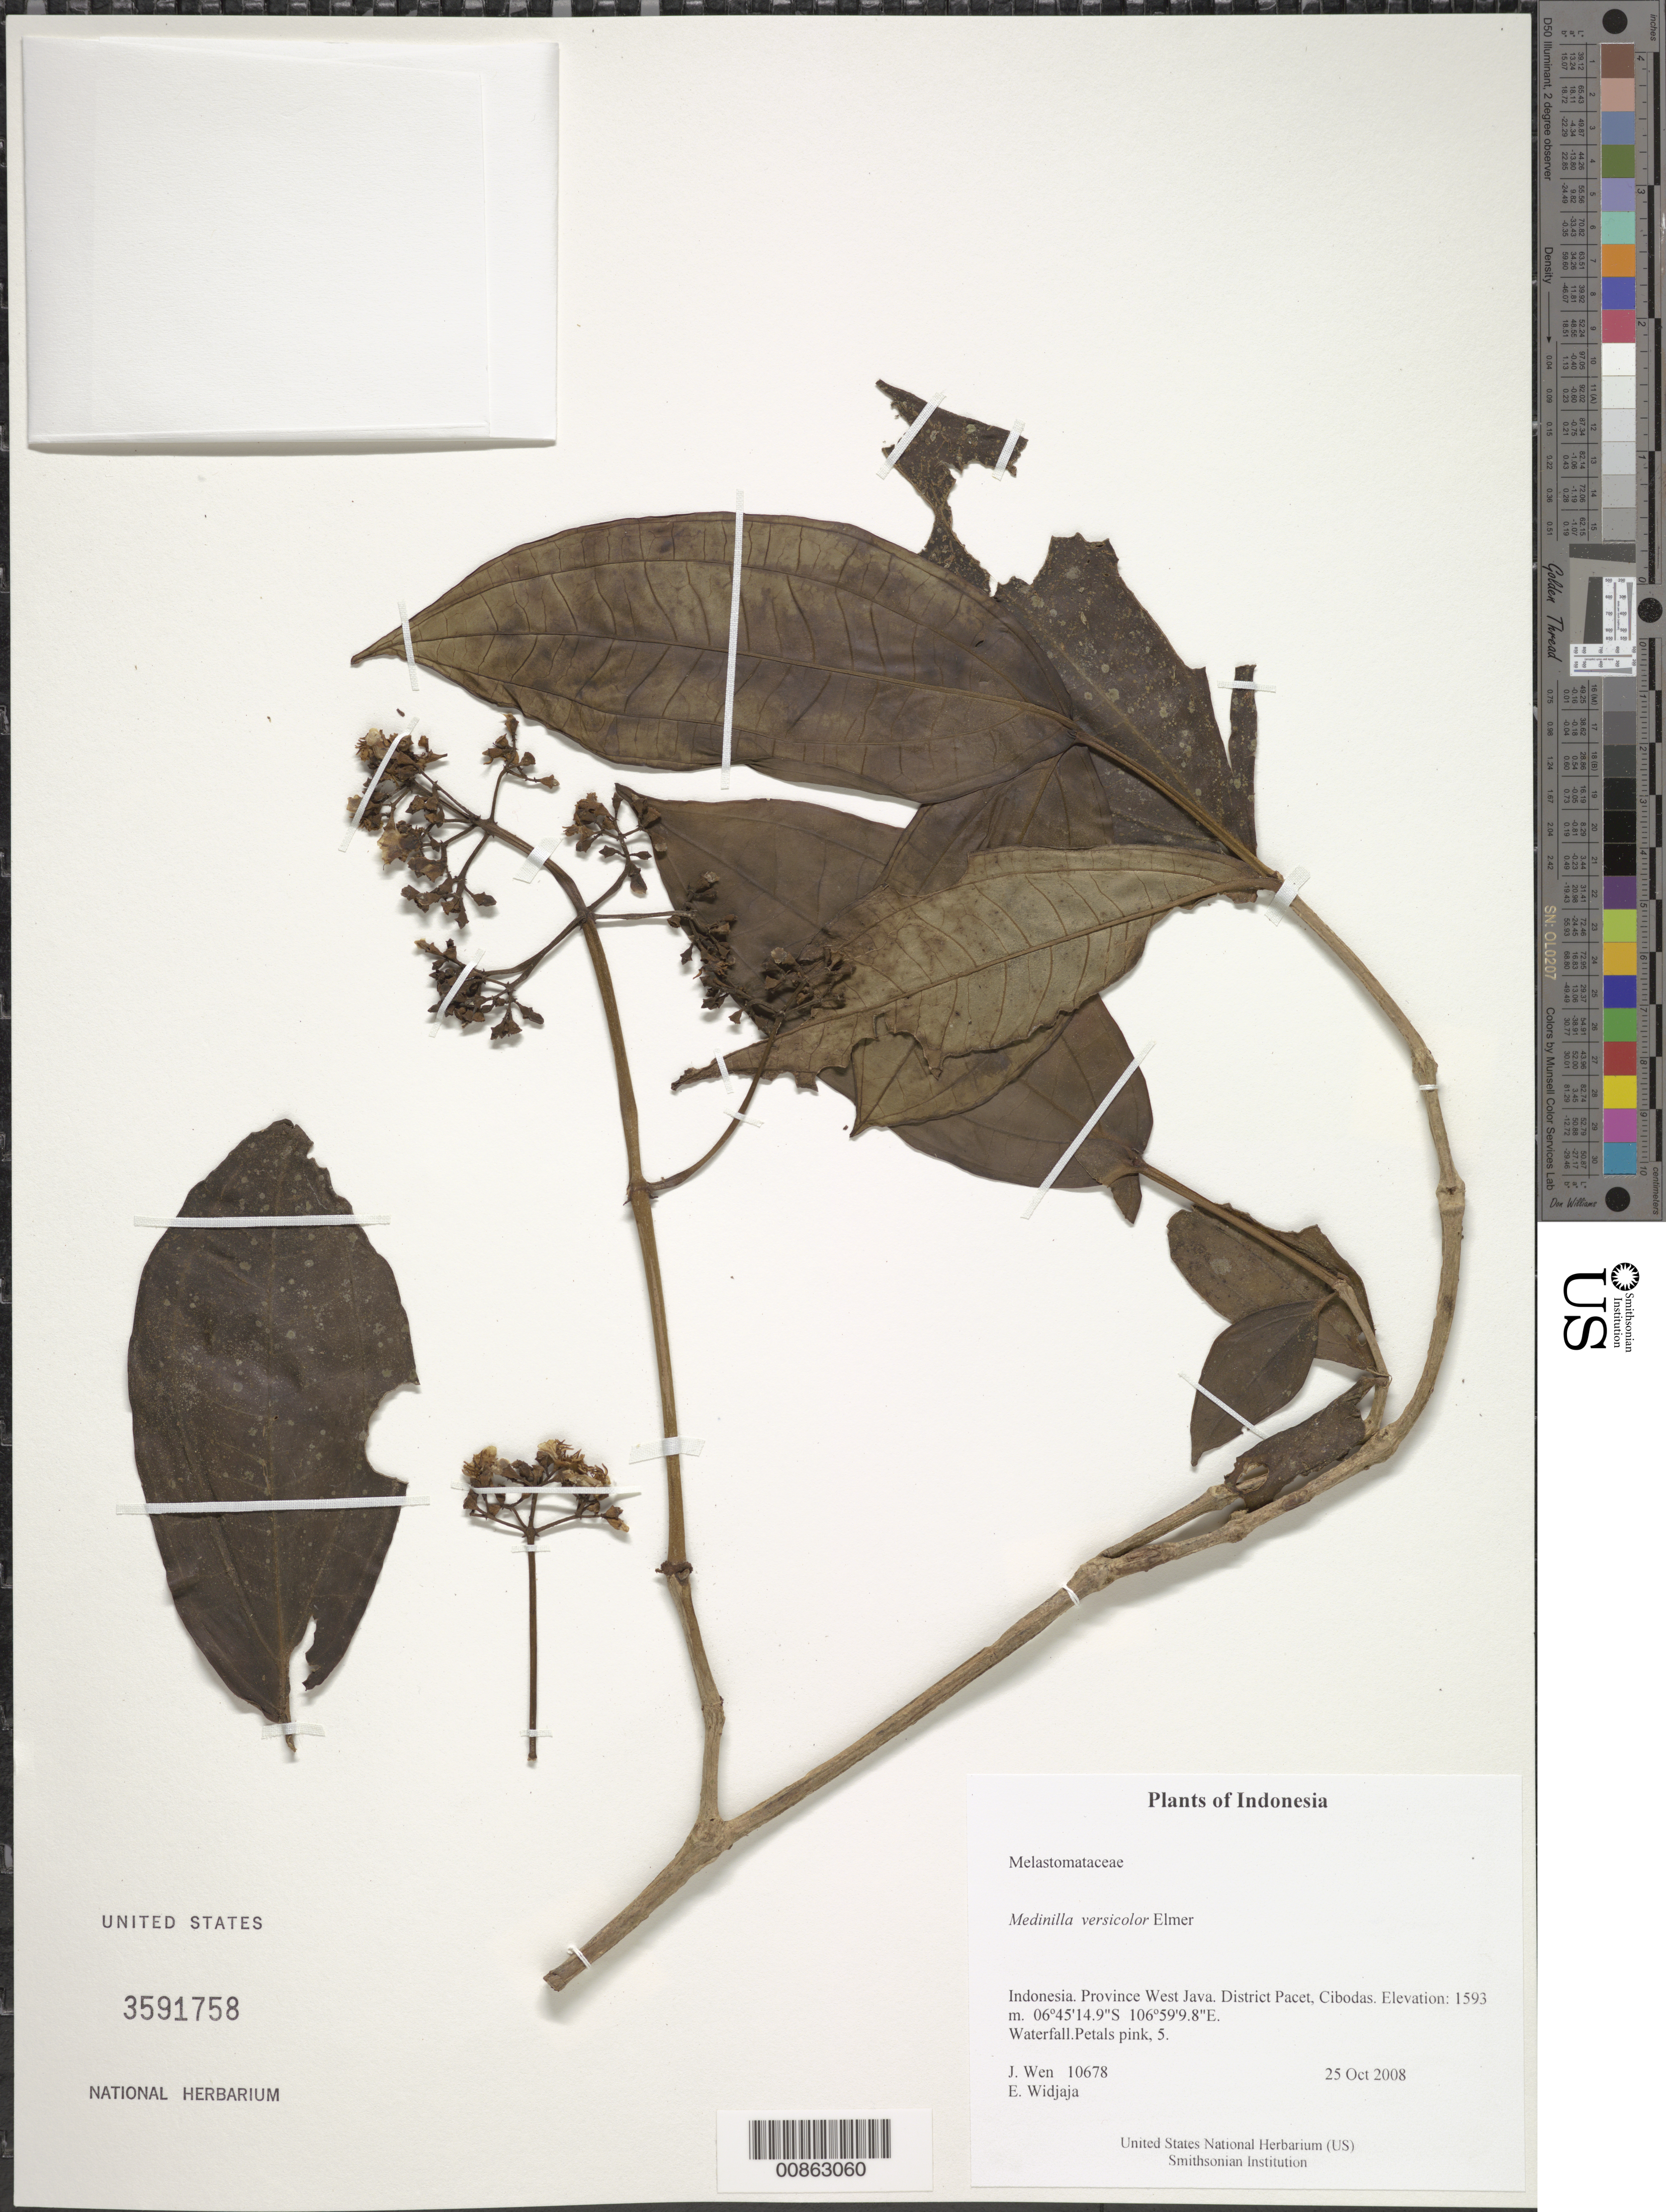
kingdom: Plantae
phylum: Tracheophyta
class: Magnoliopsida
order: Myrtales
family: Melastomataceae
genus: Medinilla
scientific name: Medinilla versicolor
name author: Elmer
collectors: J. Wen & E. A. Widjaja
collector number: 10678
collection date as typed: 25 Oct 2008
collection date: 2008-10-25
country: Indonesia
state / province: Java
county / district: Jawa Barat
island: Java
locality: District Pacet, Cibodas.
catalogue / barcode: US 3591758